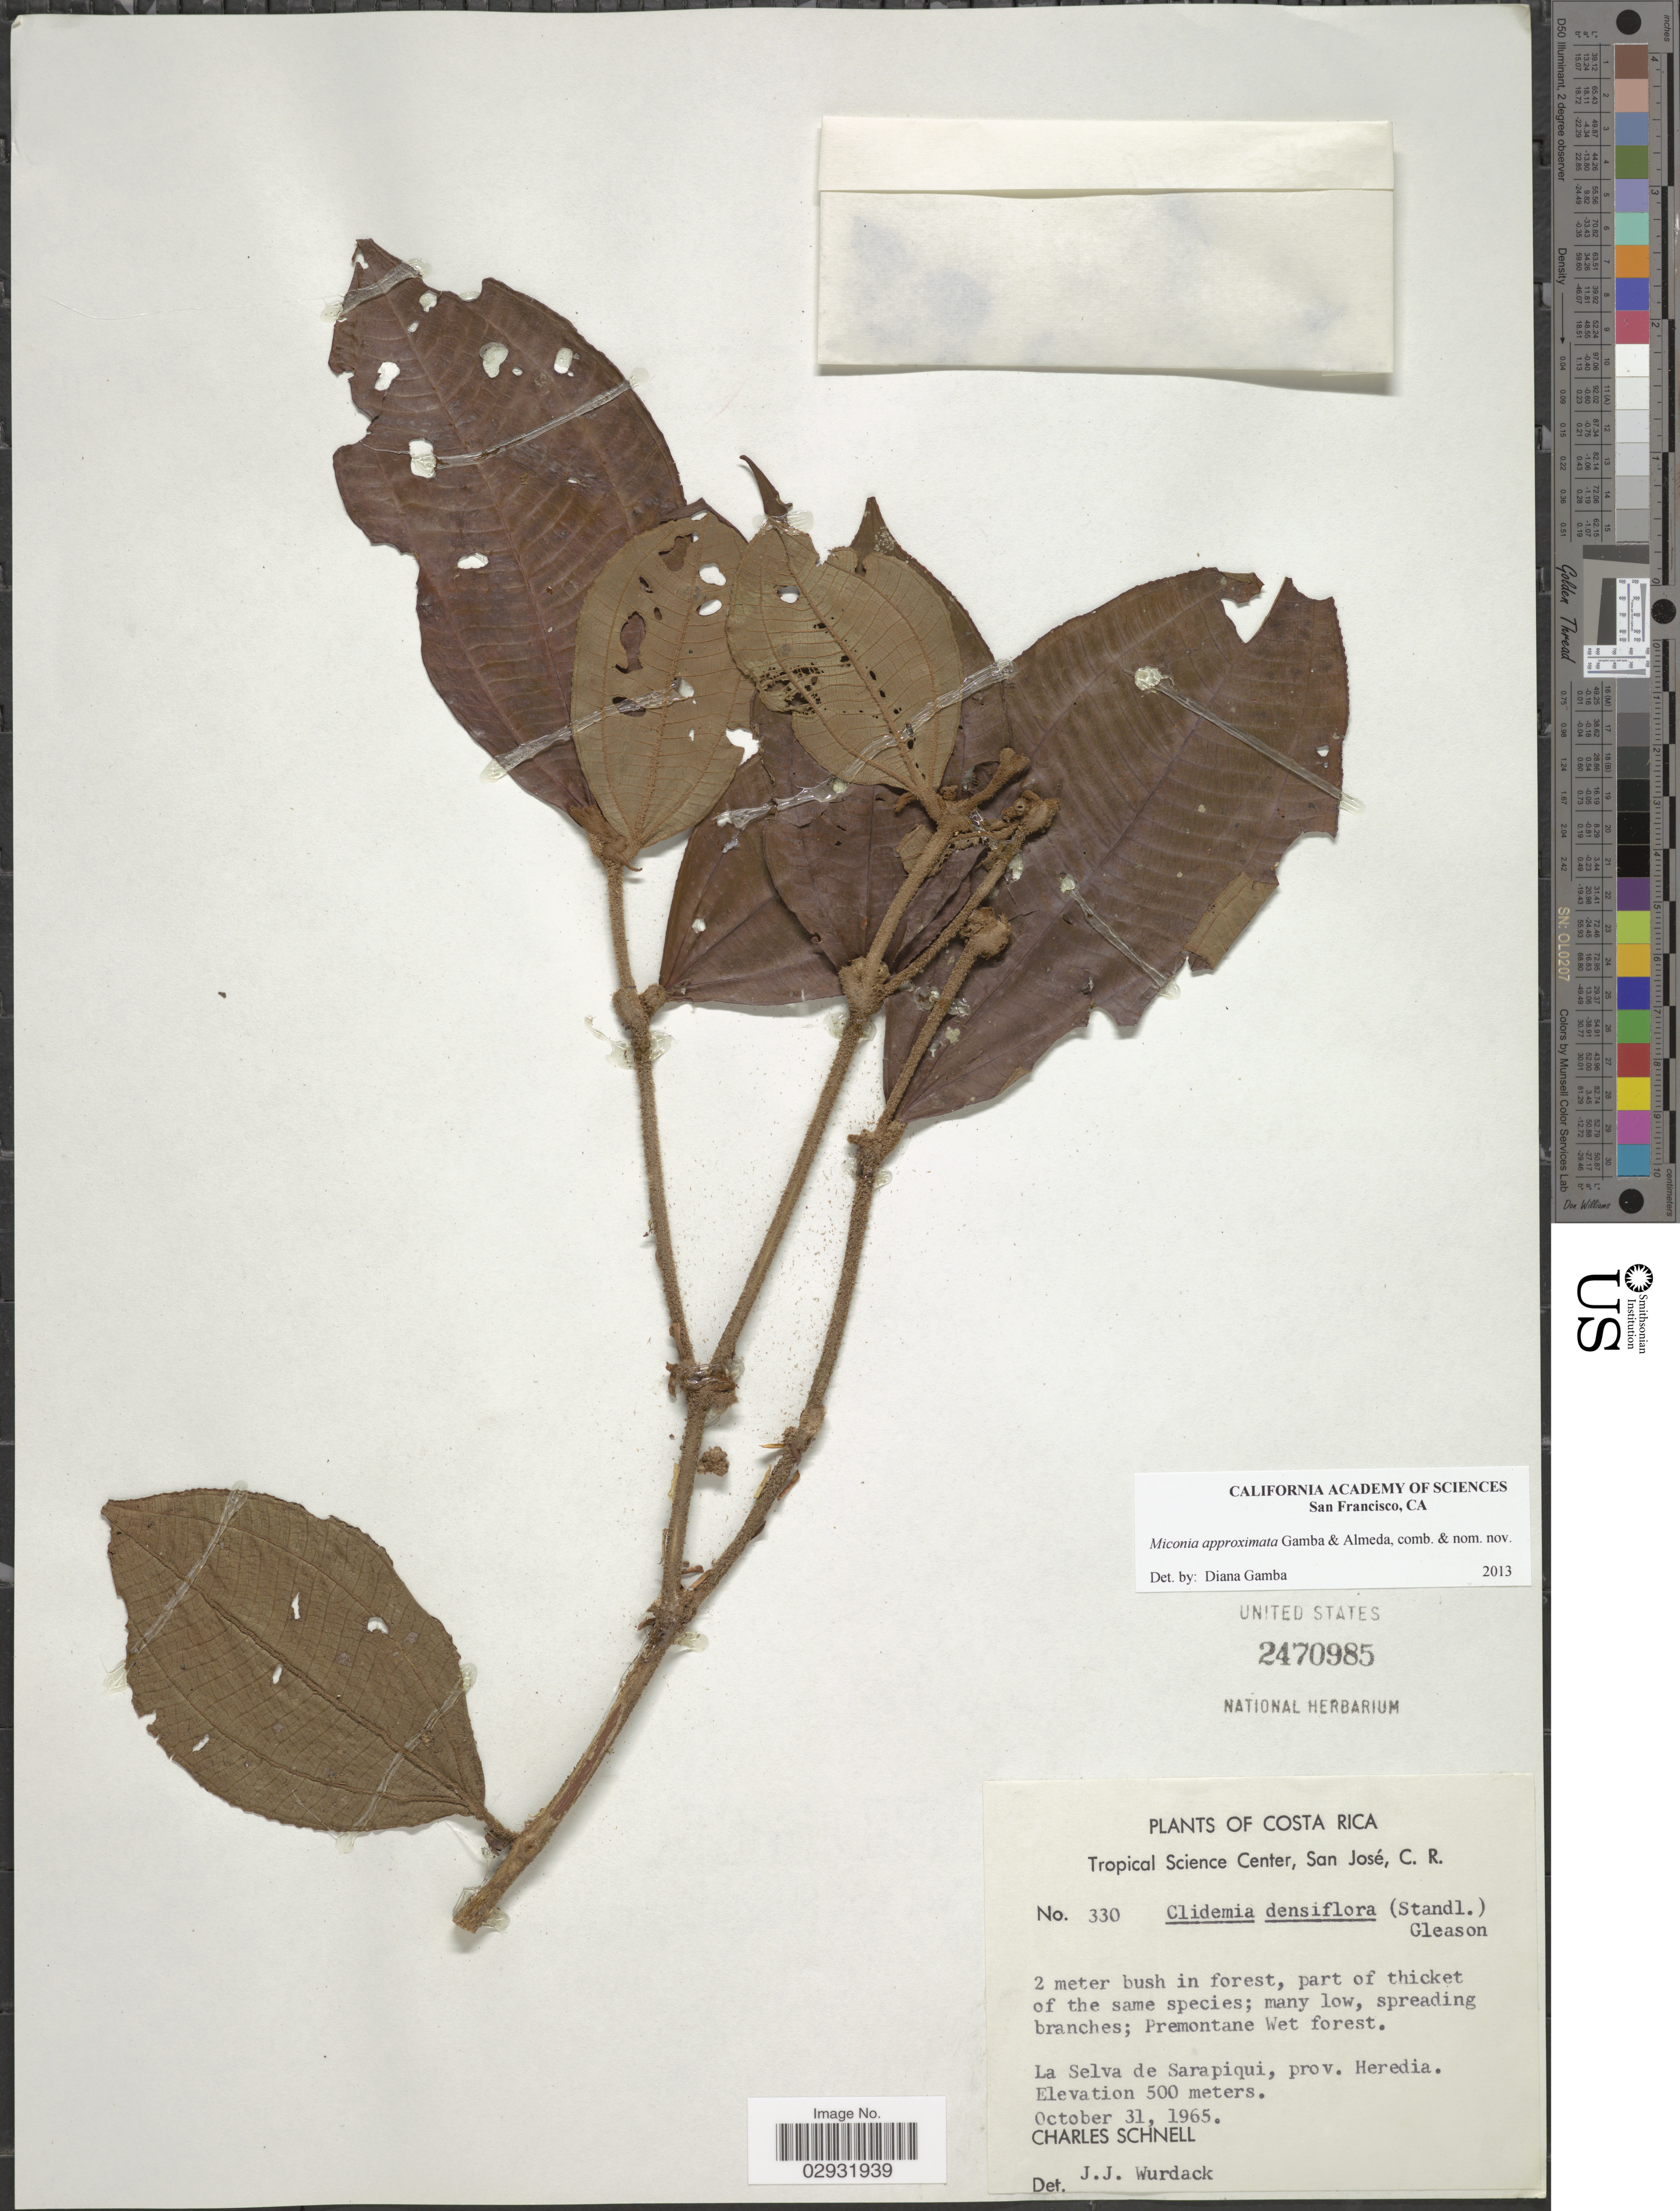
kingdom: Plantae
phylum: Tracheophyta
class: Magnoliopsida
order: Myrtales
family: Melastomataceae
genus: Miconia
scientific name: Miconia approximata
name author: Gamba & Almeda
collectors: C. Schnell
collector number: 330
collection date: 1965-10-31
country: Costa Rica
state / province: Heredia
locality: La Selva de Sarapiqui.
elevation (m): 500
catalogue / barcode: US 2470985